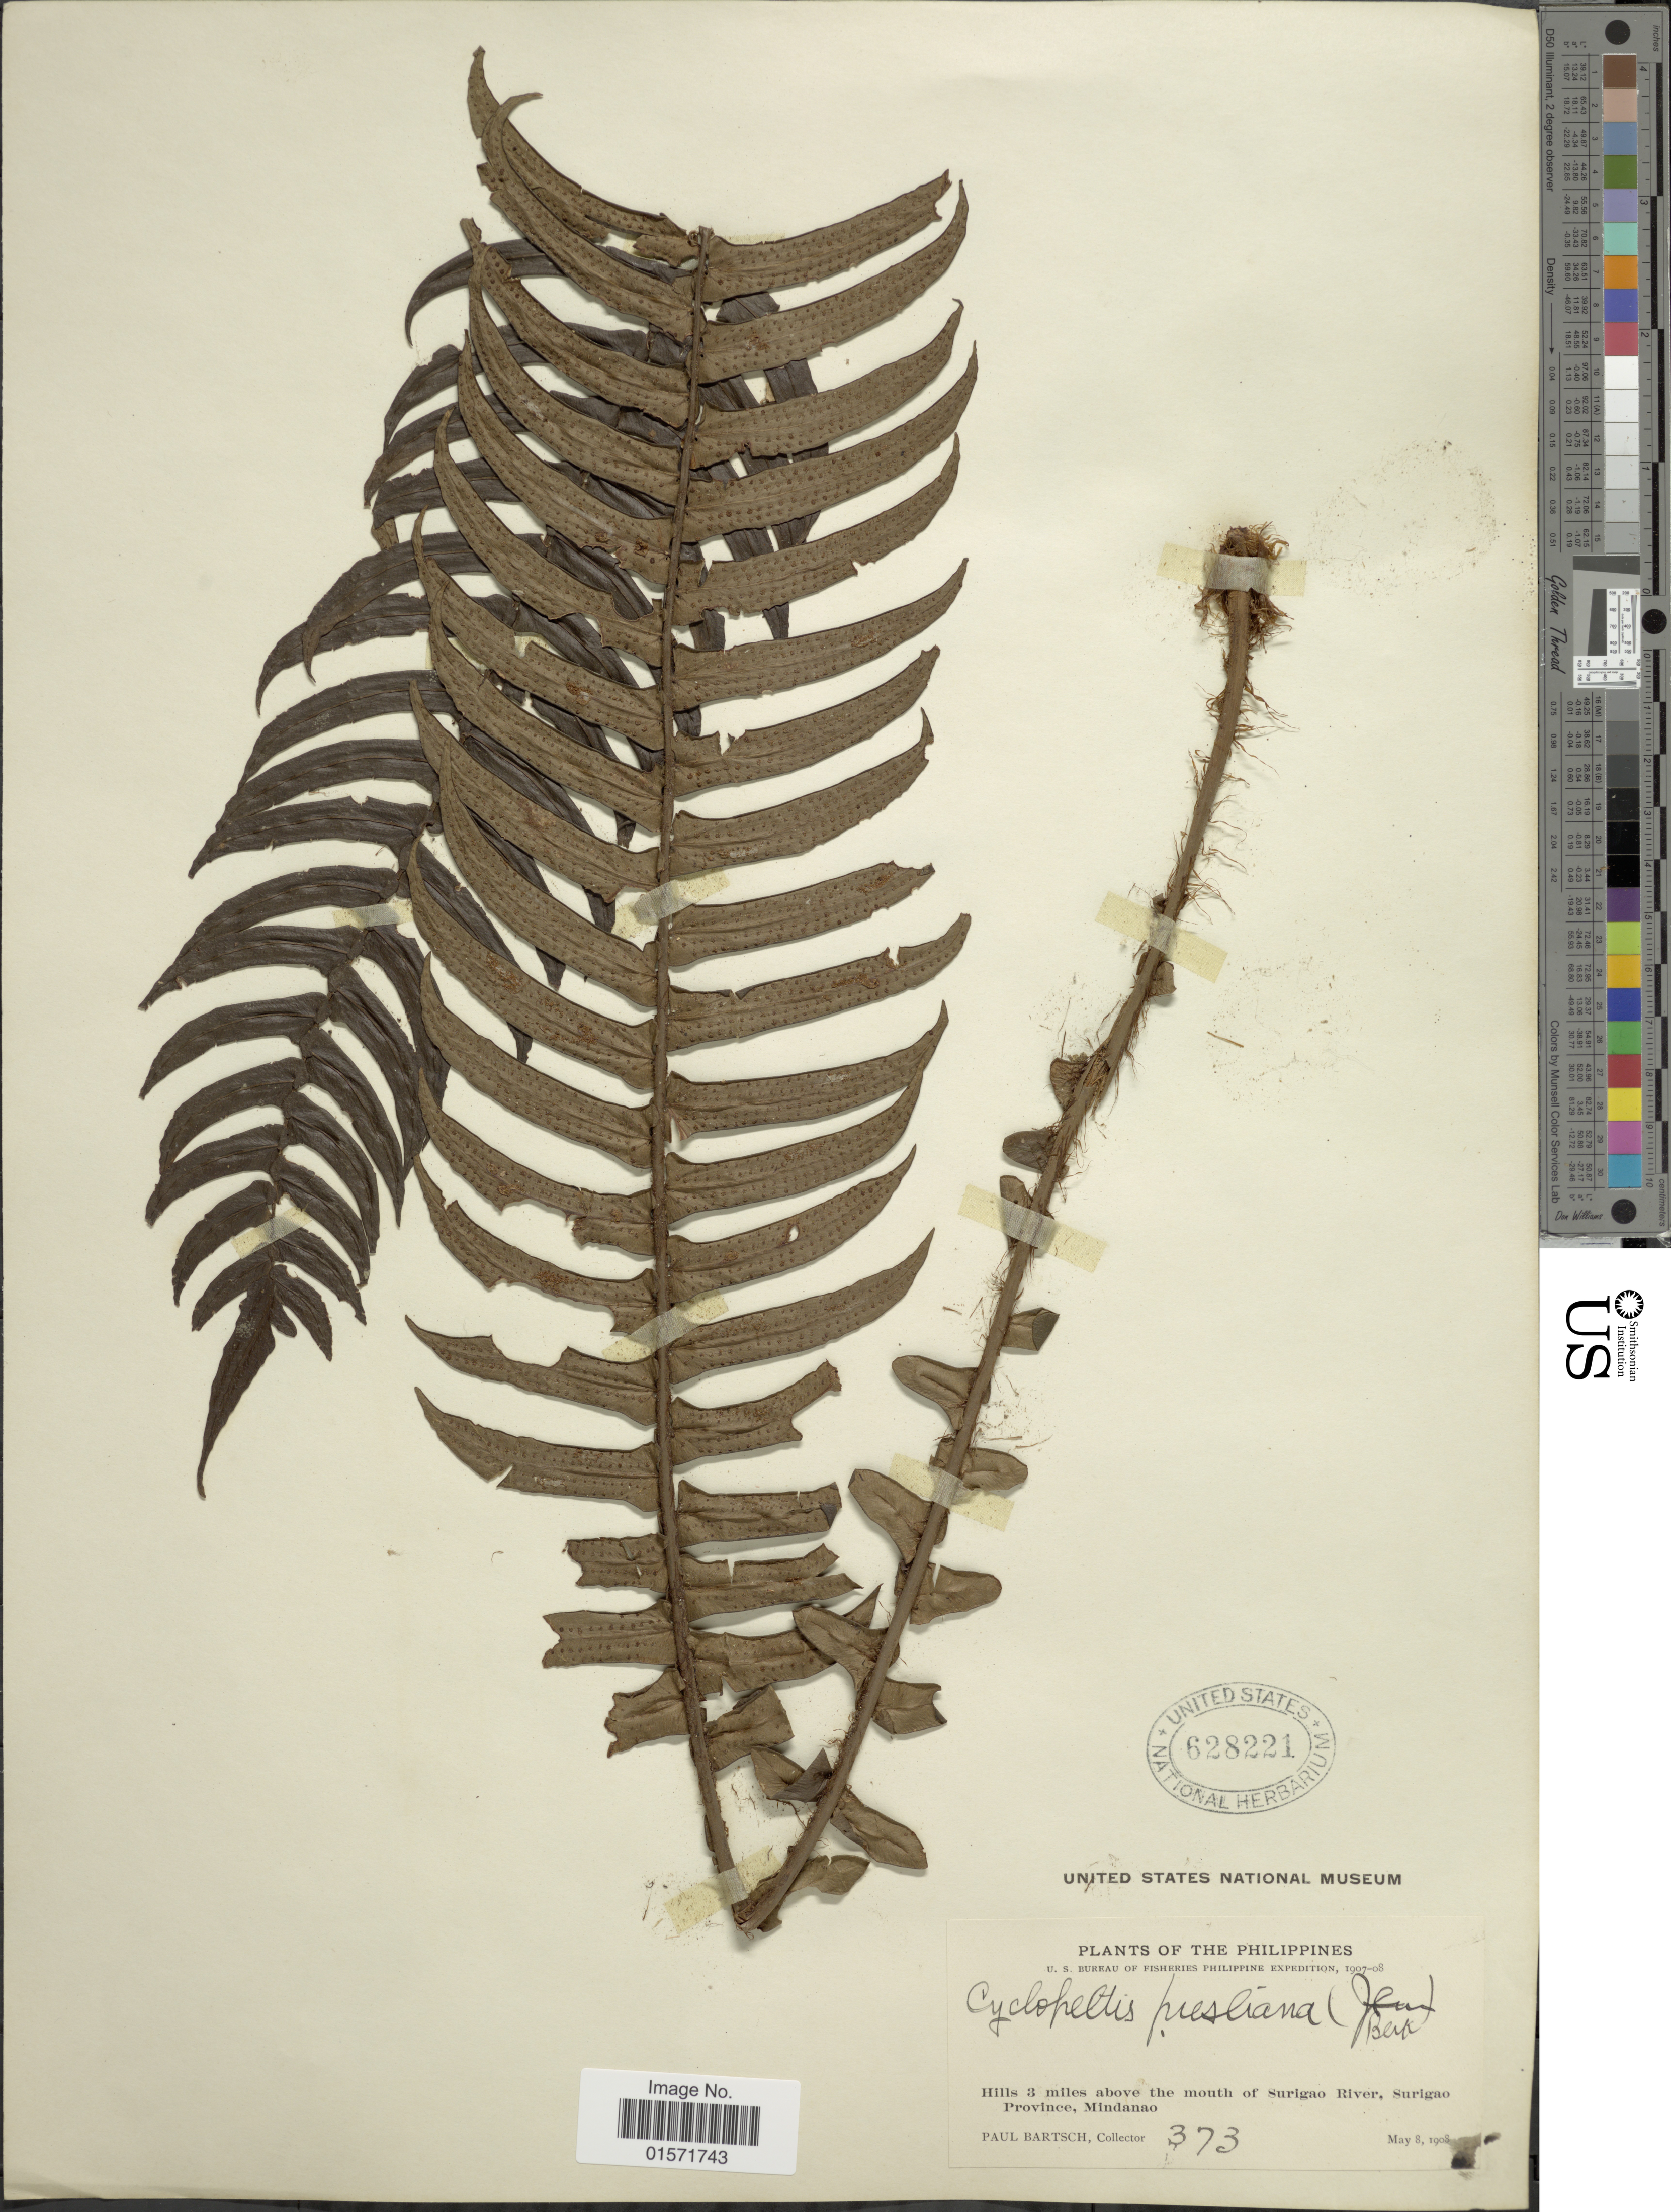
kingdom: Plantae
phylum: Tracheophyta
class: Polypodiopsida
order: Polypodiales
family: Lomariopsidaceae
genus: Cyclopeltis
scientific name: Cyclopeltis presliana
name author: (Mett.) Berkeley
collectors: P. Bartsch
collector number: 373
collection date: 1908-05-08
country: Philippines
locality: Hills 3 miles above the mouth of Surigao River, Surigao Province, Mindanao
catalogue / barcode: US 628221